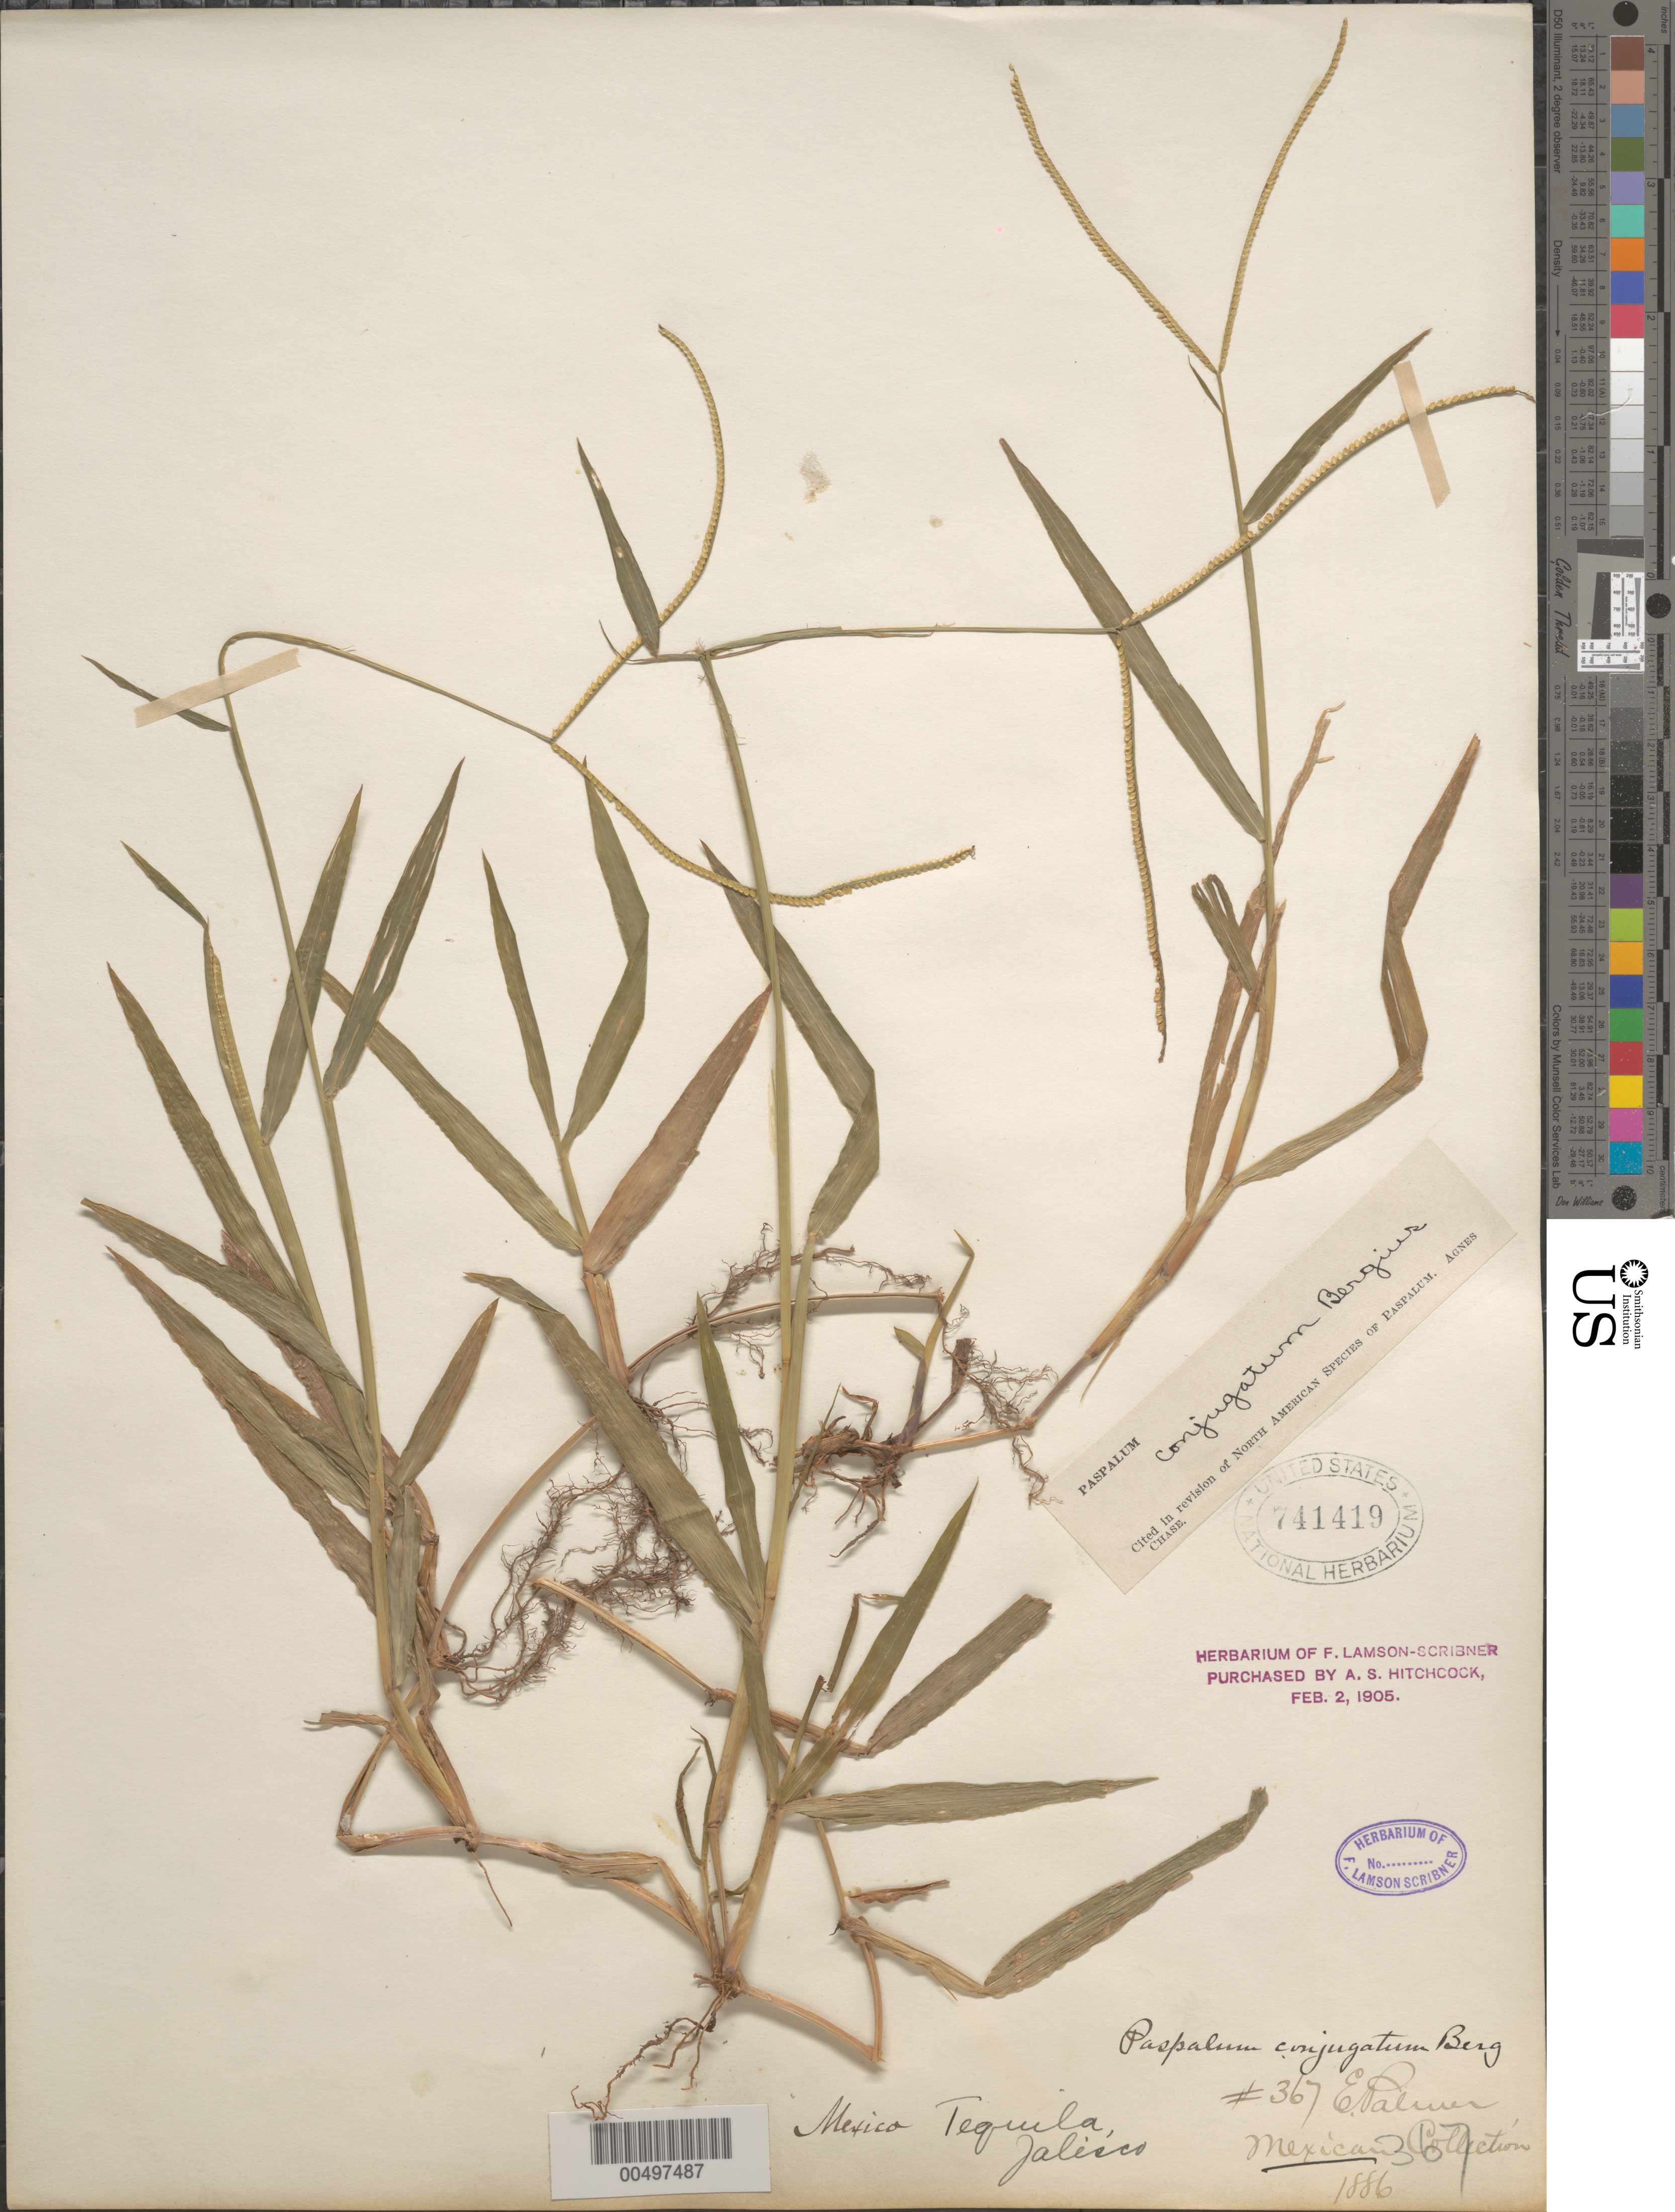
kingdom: Plantae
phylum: Tracheophyta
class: Liliopsida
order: Poales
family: Poaceae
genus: Paspalum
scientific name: Paspalum conjugatum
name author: P.J. Bergius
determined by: Chase, [M.] Agnes, (US)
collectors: E. Palmer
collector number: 367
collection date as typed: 1886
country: Mexico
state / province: Jalisco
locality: Tequila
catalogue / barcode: US 741419